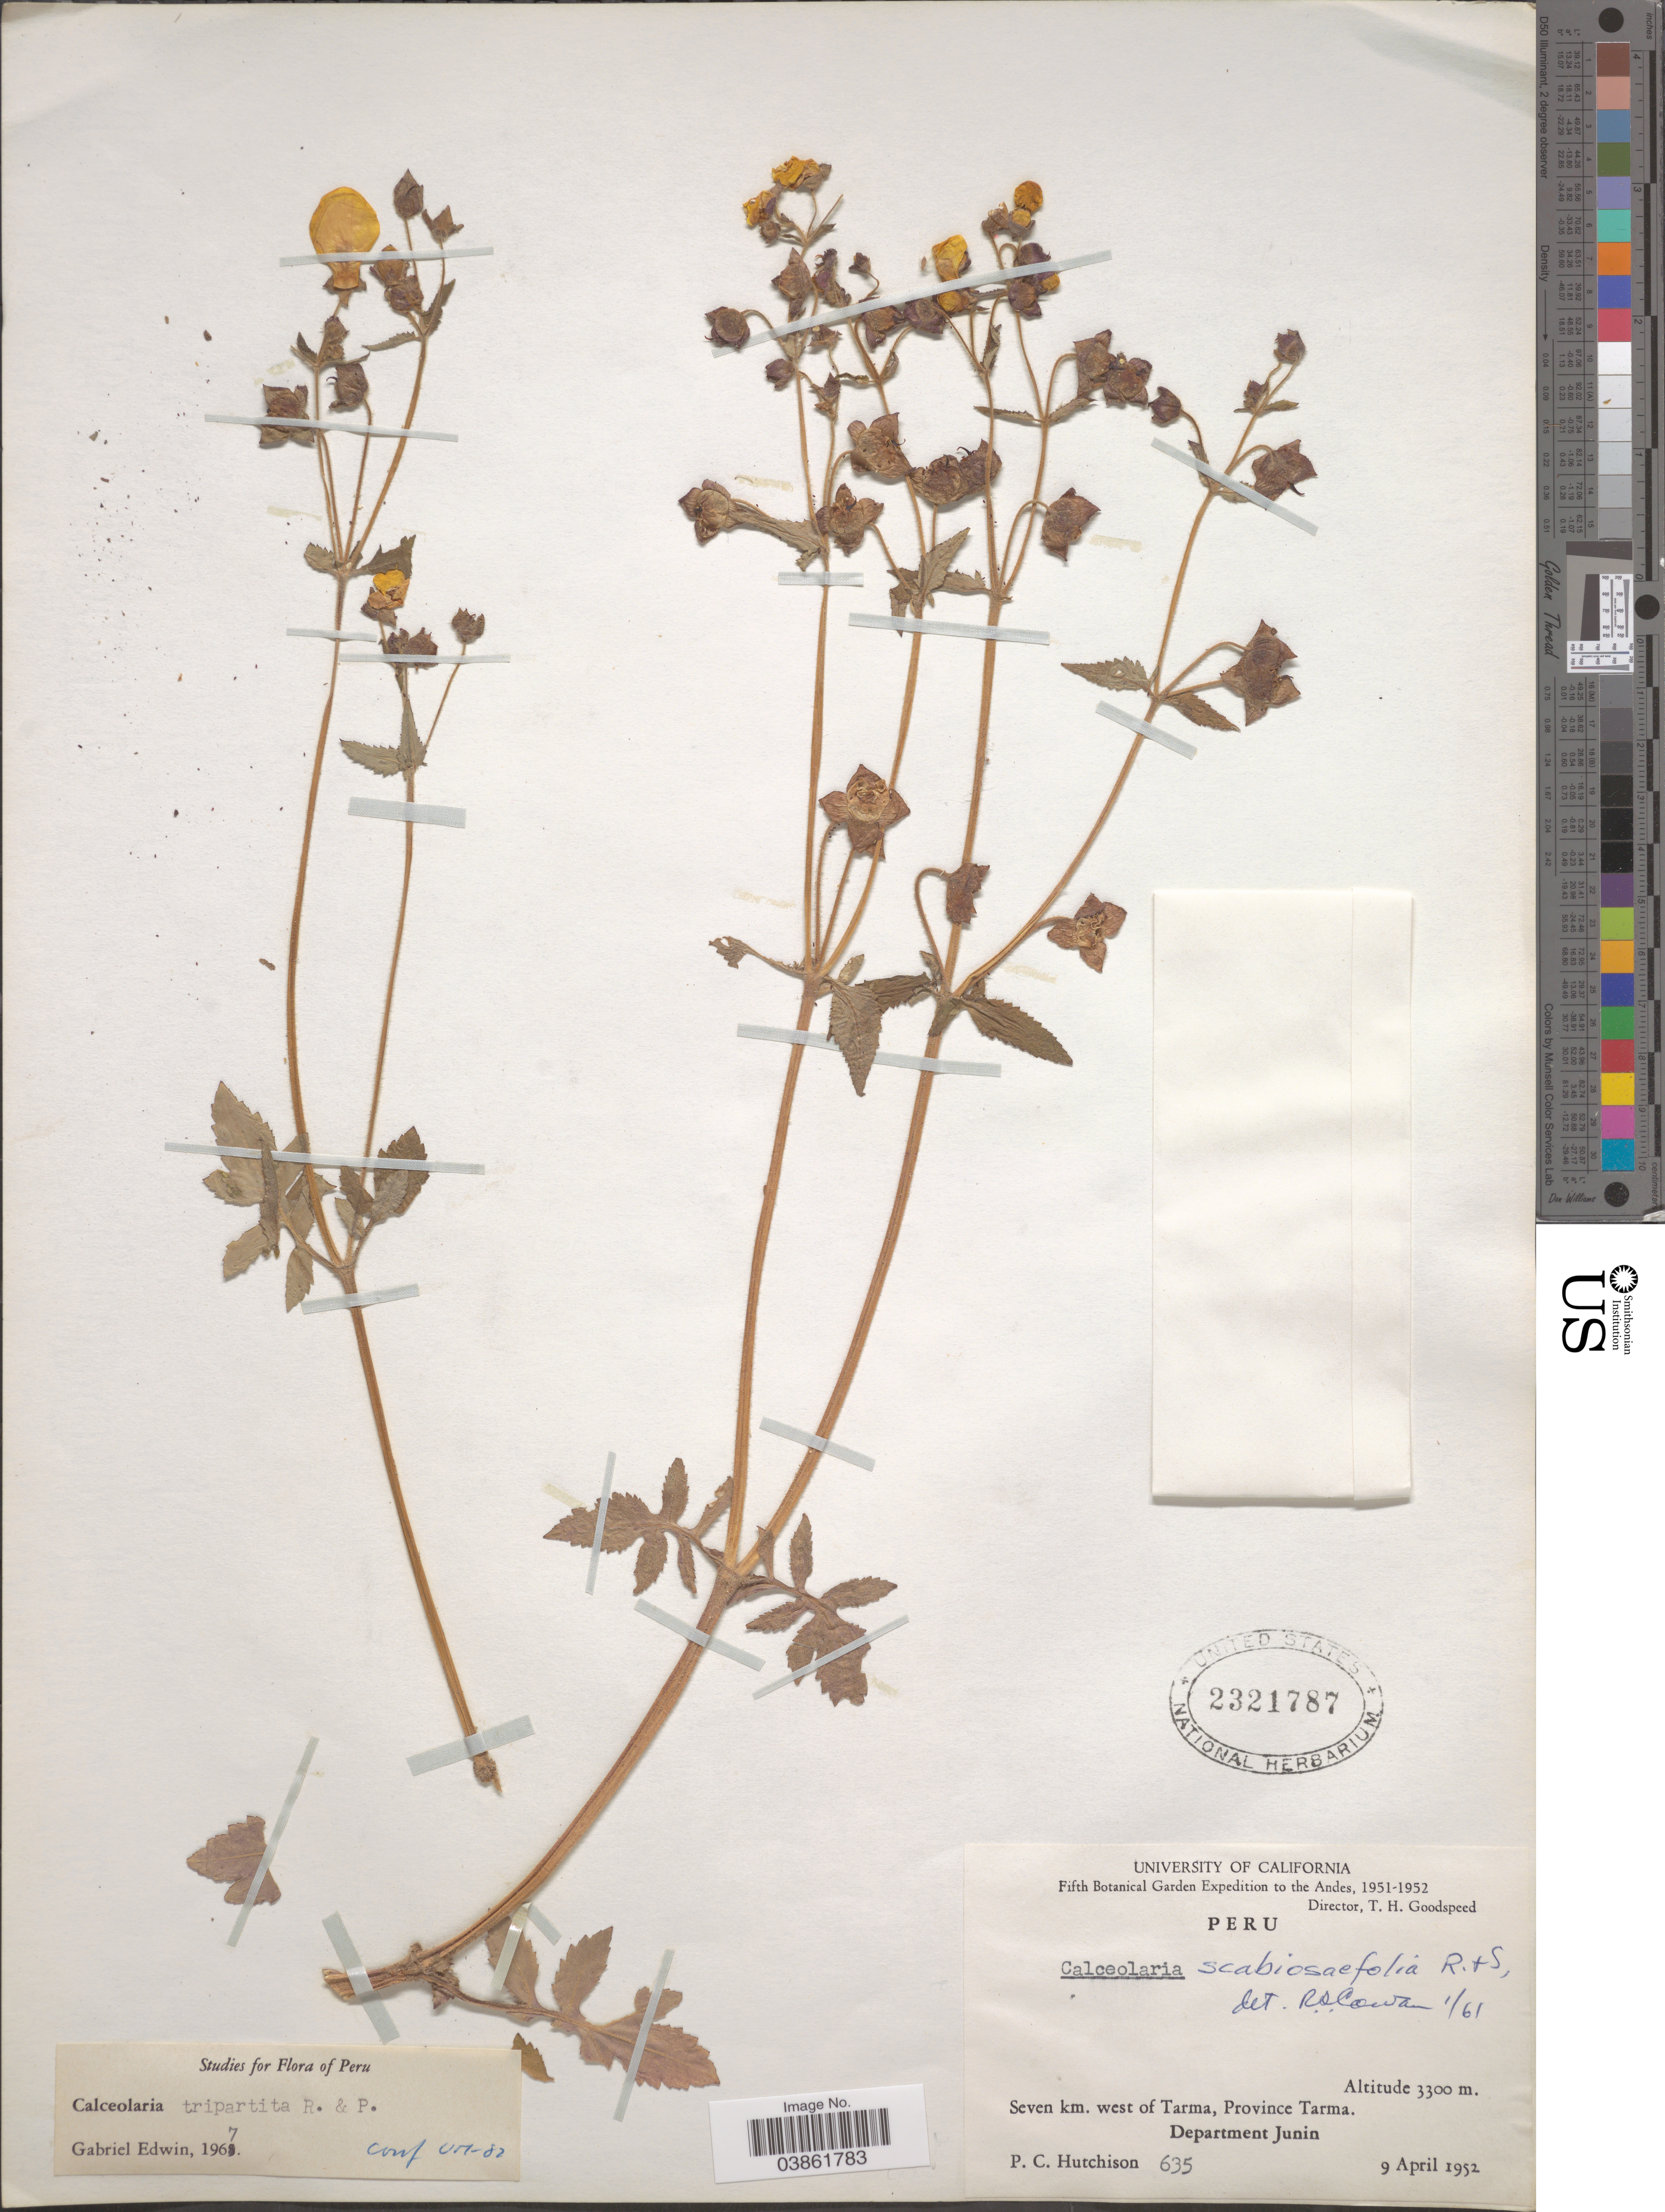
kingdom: Plantae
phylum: Tracheophyta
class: Magnoliopsida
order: Lamiales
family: Calceolariaceae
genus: Calceolaria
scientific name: Calceolaria tripartita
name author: Ruiz & Pav.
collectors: P. C. Hutchison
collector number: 635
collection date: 1952-04-09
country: Peru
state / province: Junín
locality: The Andes. Seven km. west of Tarma, Province Tarma. Department Junin.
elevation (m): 3300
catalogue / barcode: US 2321787